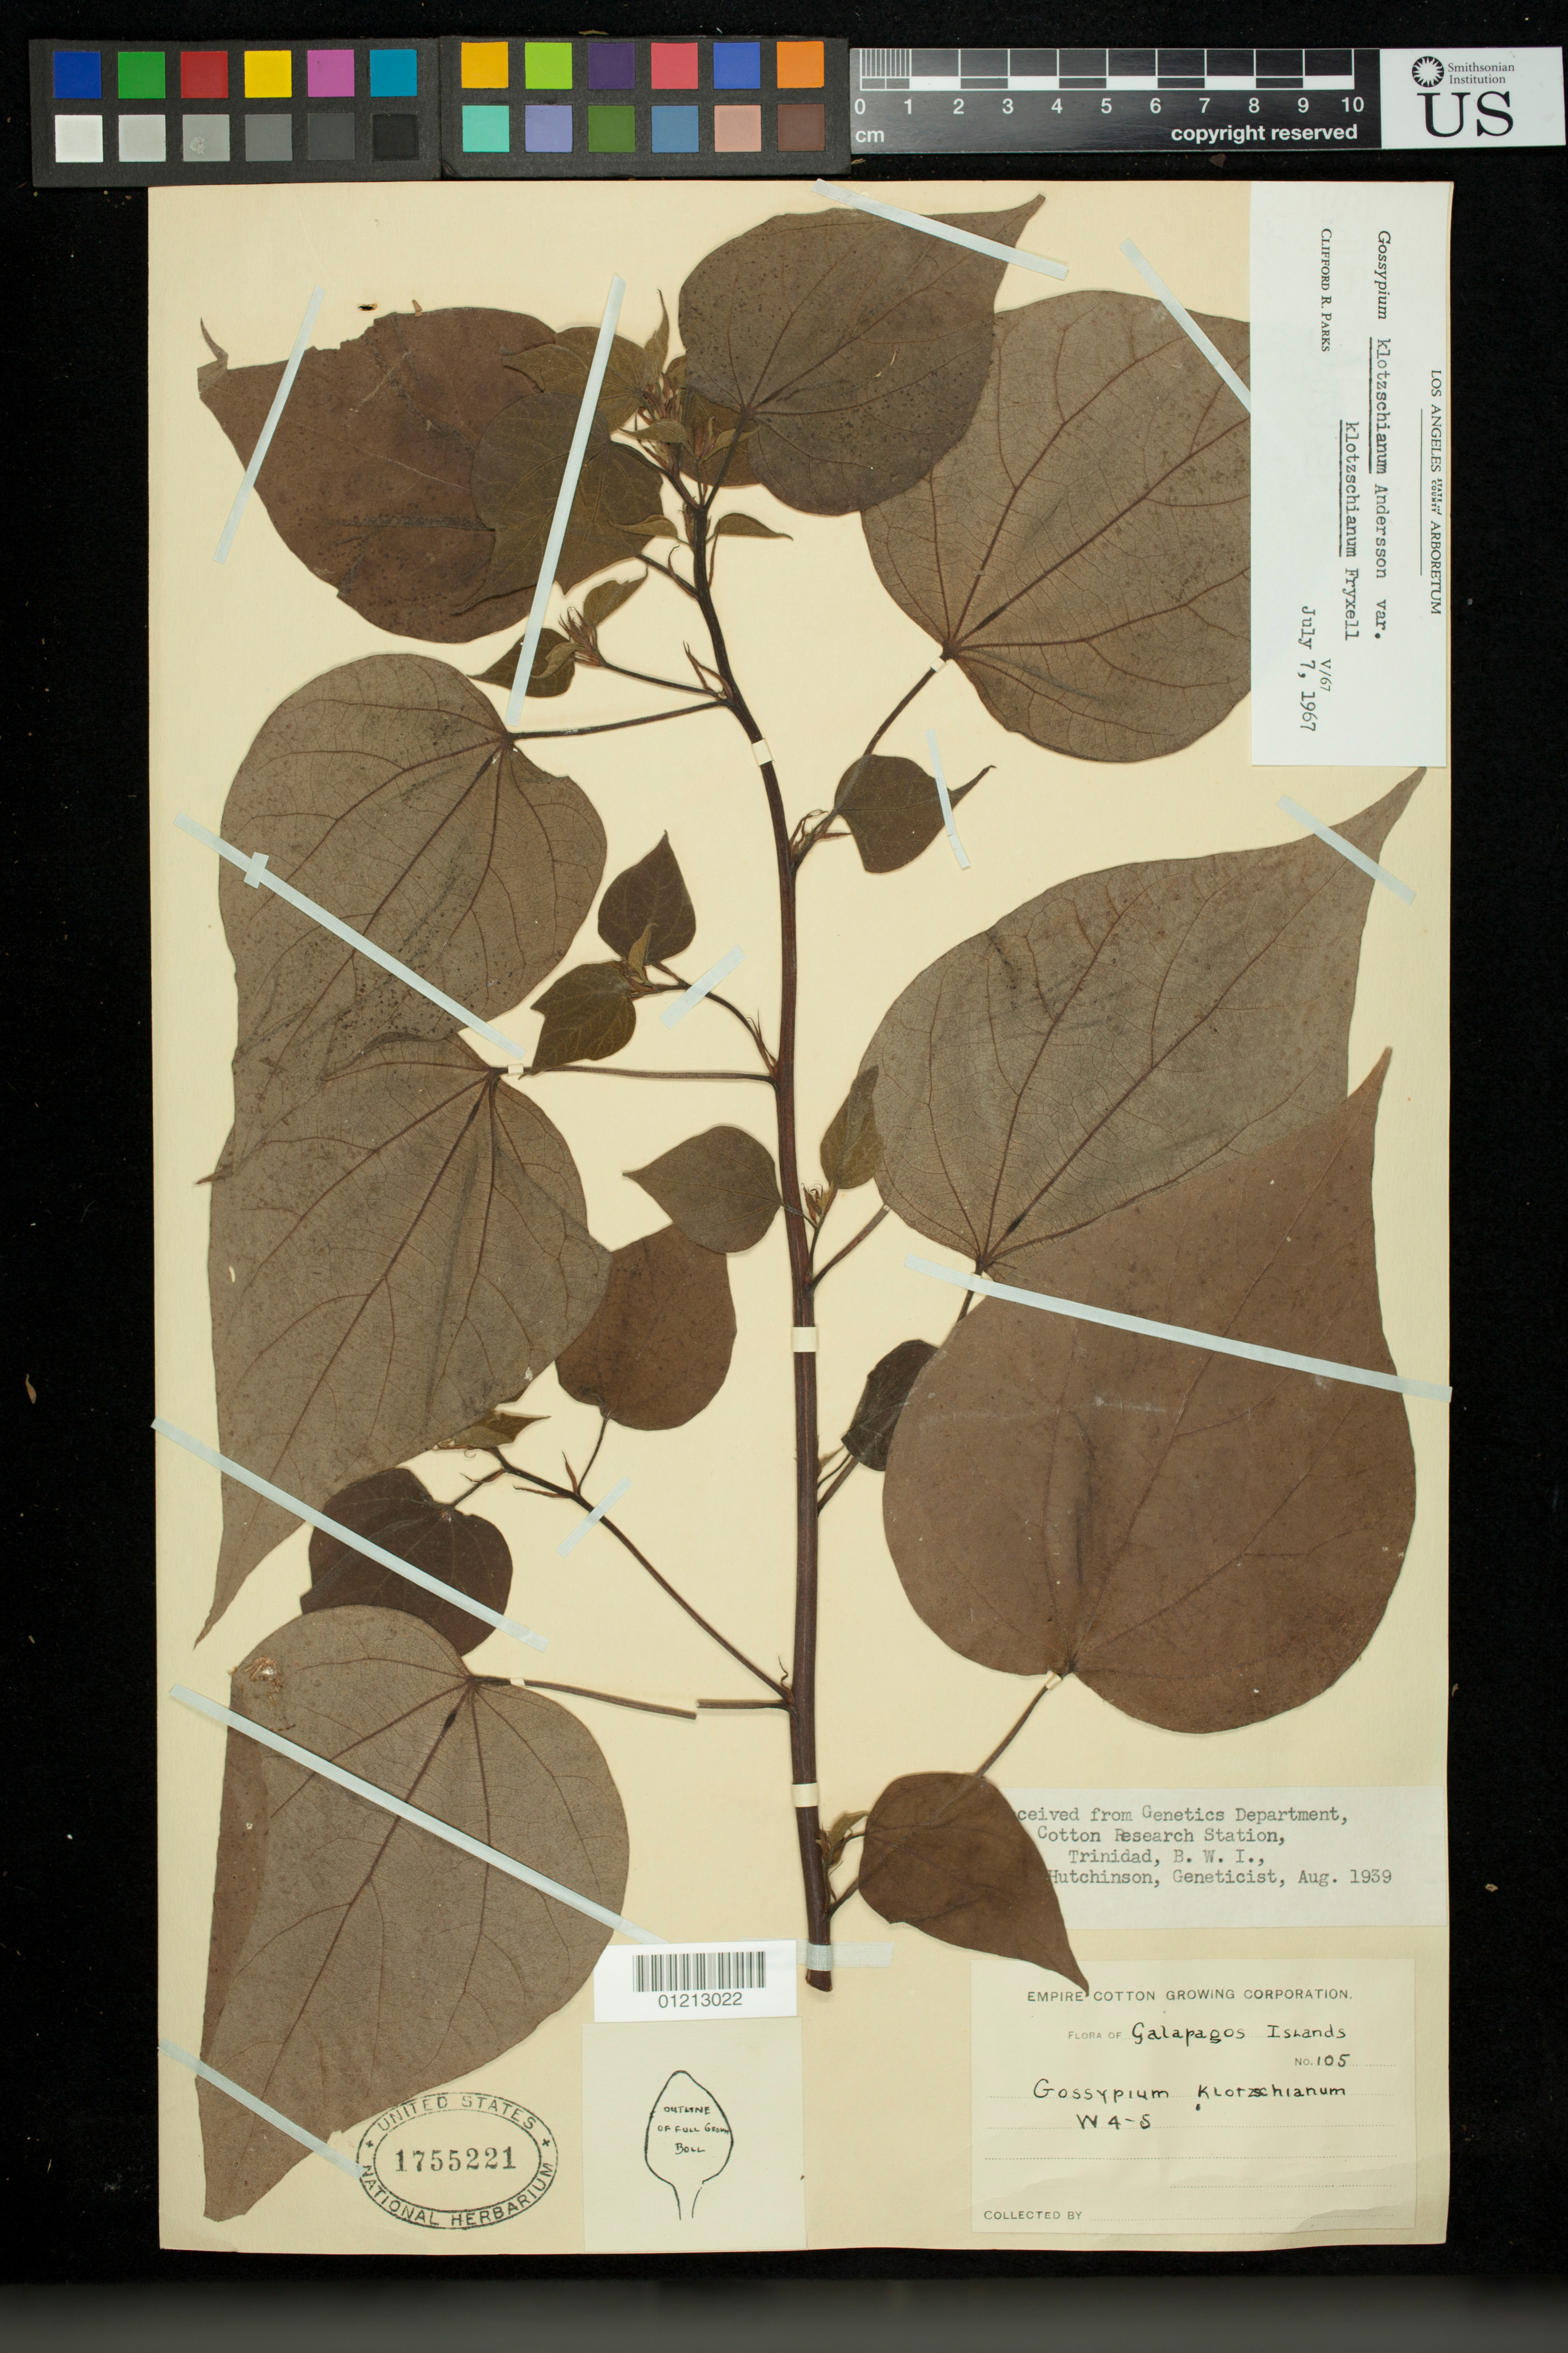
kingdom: Plantae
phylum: Tracheophyta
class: Magnoliopsida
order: Malvales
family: Malvaceae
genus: Gossypium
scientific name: Gossypium klotschianum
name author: Anderson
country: Ecuador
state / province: Colón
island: Galápagos Is.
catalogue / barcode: US 1755221